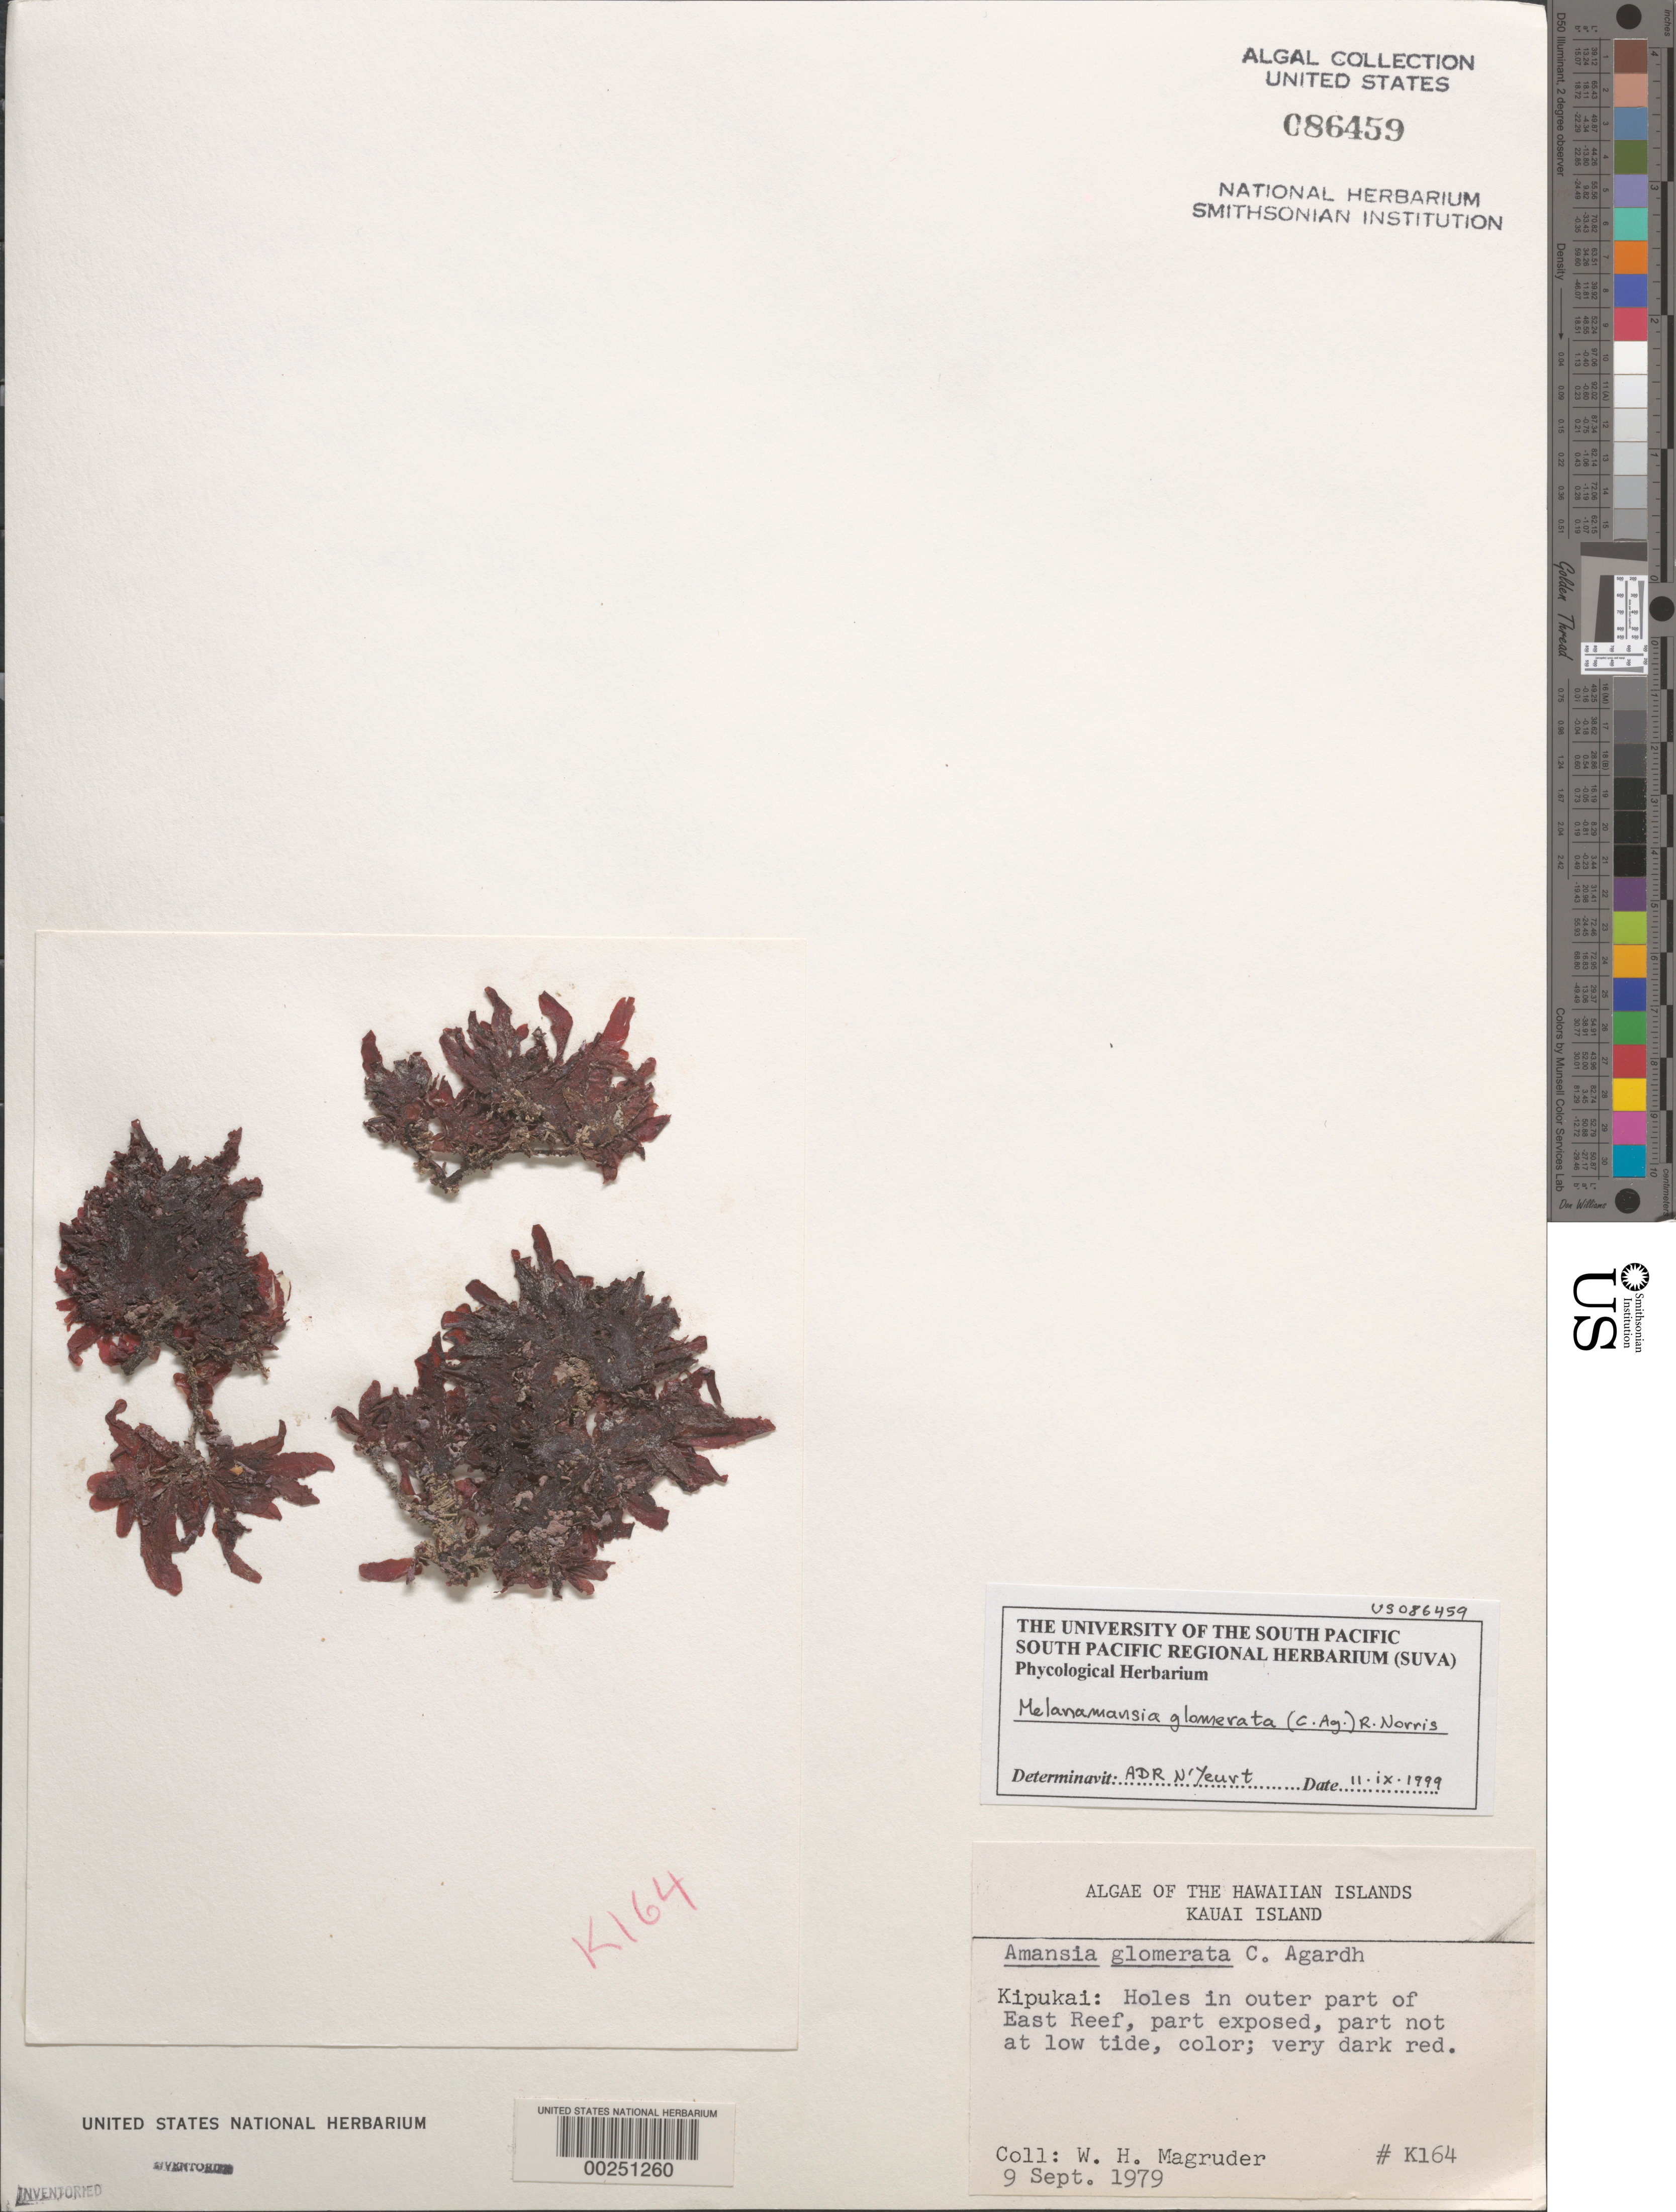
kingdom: Plantae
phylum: Rhodophyta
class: Florideophyceae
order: Ceramiales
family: Rhodomelaceae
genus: Amansia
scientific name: Amansia glomerata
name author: C. Agardh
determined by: Algae name updating Project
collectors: W. Magruder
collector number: K164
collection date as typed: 09 Sep 1979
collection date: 1979-09-09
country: United States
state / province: Hawaii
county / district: Kauai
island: Kaua'i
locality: Kipukai, East Reef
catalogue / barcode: US 86459